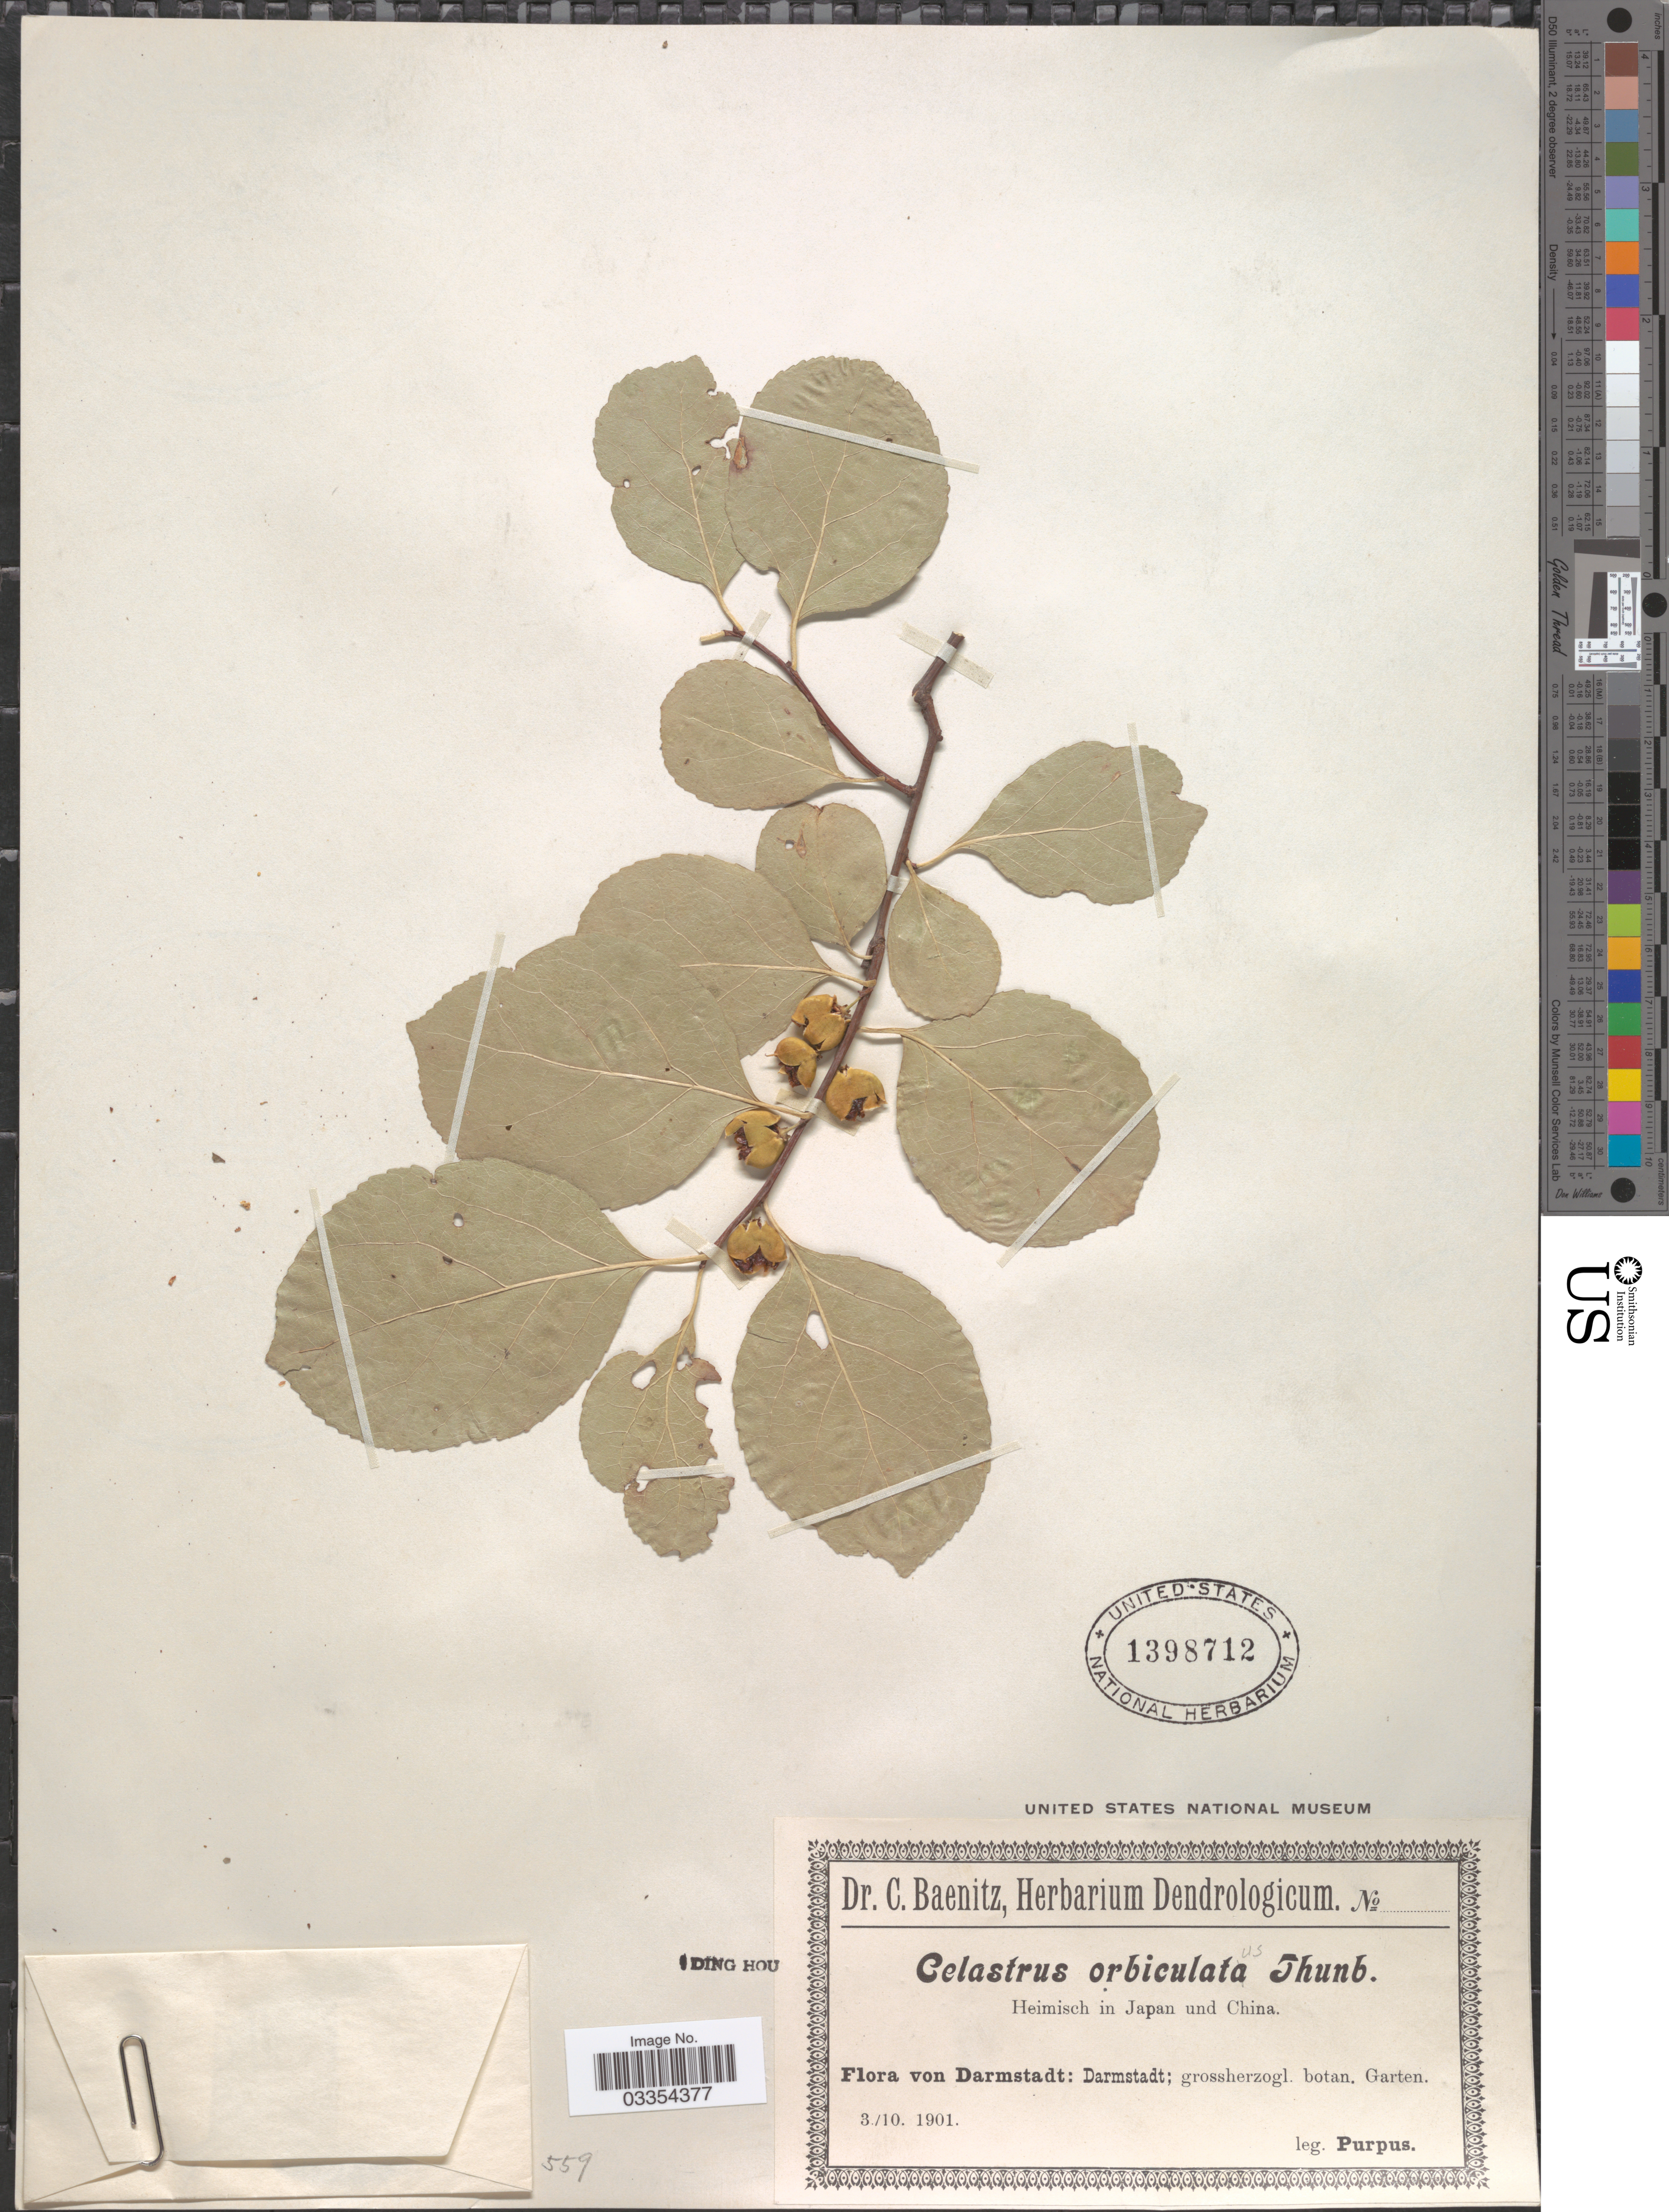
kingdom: Plantae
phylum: Tracheophyta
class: Magnoliopsida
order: Celastrales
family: Celastraceae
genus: Celastrus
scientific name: Celastrus orbiculatus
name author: Thunb.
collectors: -- Purpus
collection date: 1901-10-03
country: Germany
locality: Darmstadt: Darmstadt; grossherzogl. botan. Garten.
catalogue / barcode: US 1398712